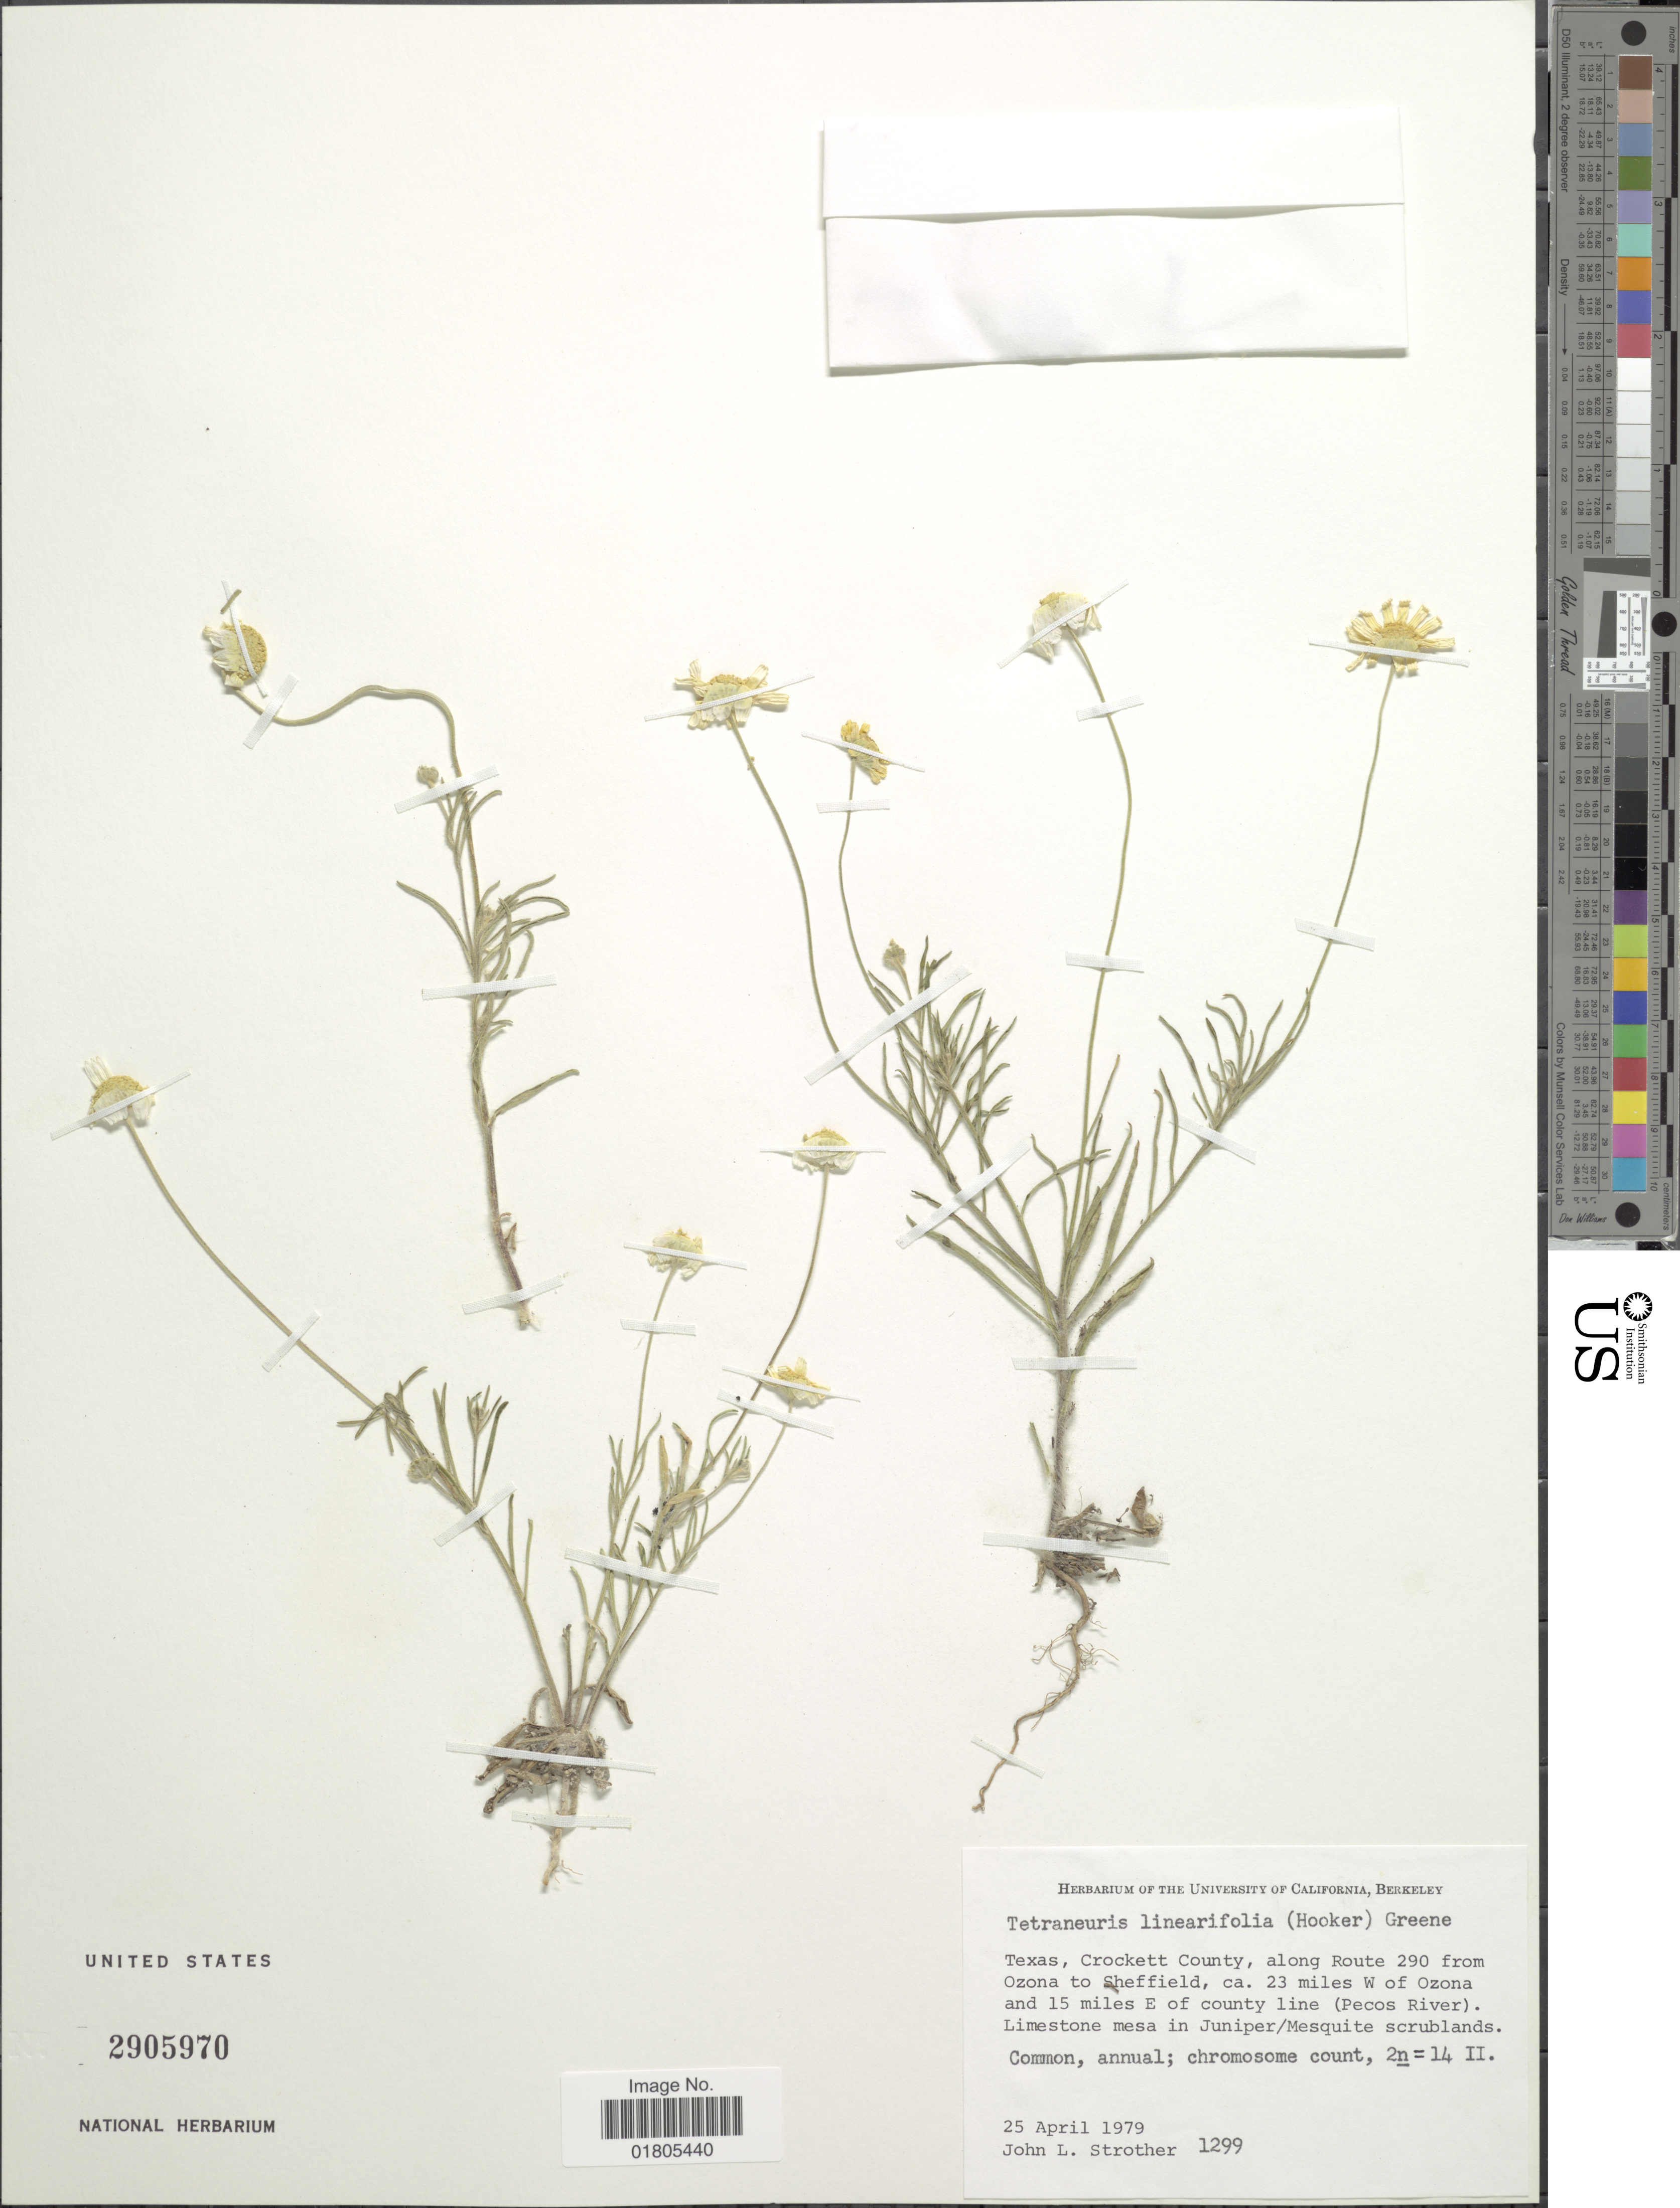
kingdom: Plantae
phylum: Tracheophyta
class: Magnoliopsida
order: Asterales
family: Asteraceae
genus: Actinea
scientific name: Actinea linearifolia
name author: (Hook.) Kuntze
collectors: J. L. Strother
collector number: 1299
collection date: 1979-04-25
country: United States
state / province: Texas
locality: Texas, Crockett County, along Route 290 from Ozona to Sheffield, ca. 23 miles W of Ozona and 15 miles E of county line (Pecos River)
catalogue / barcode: US 2905970